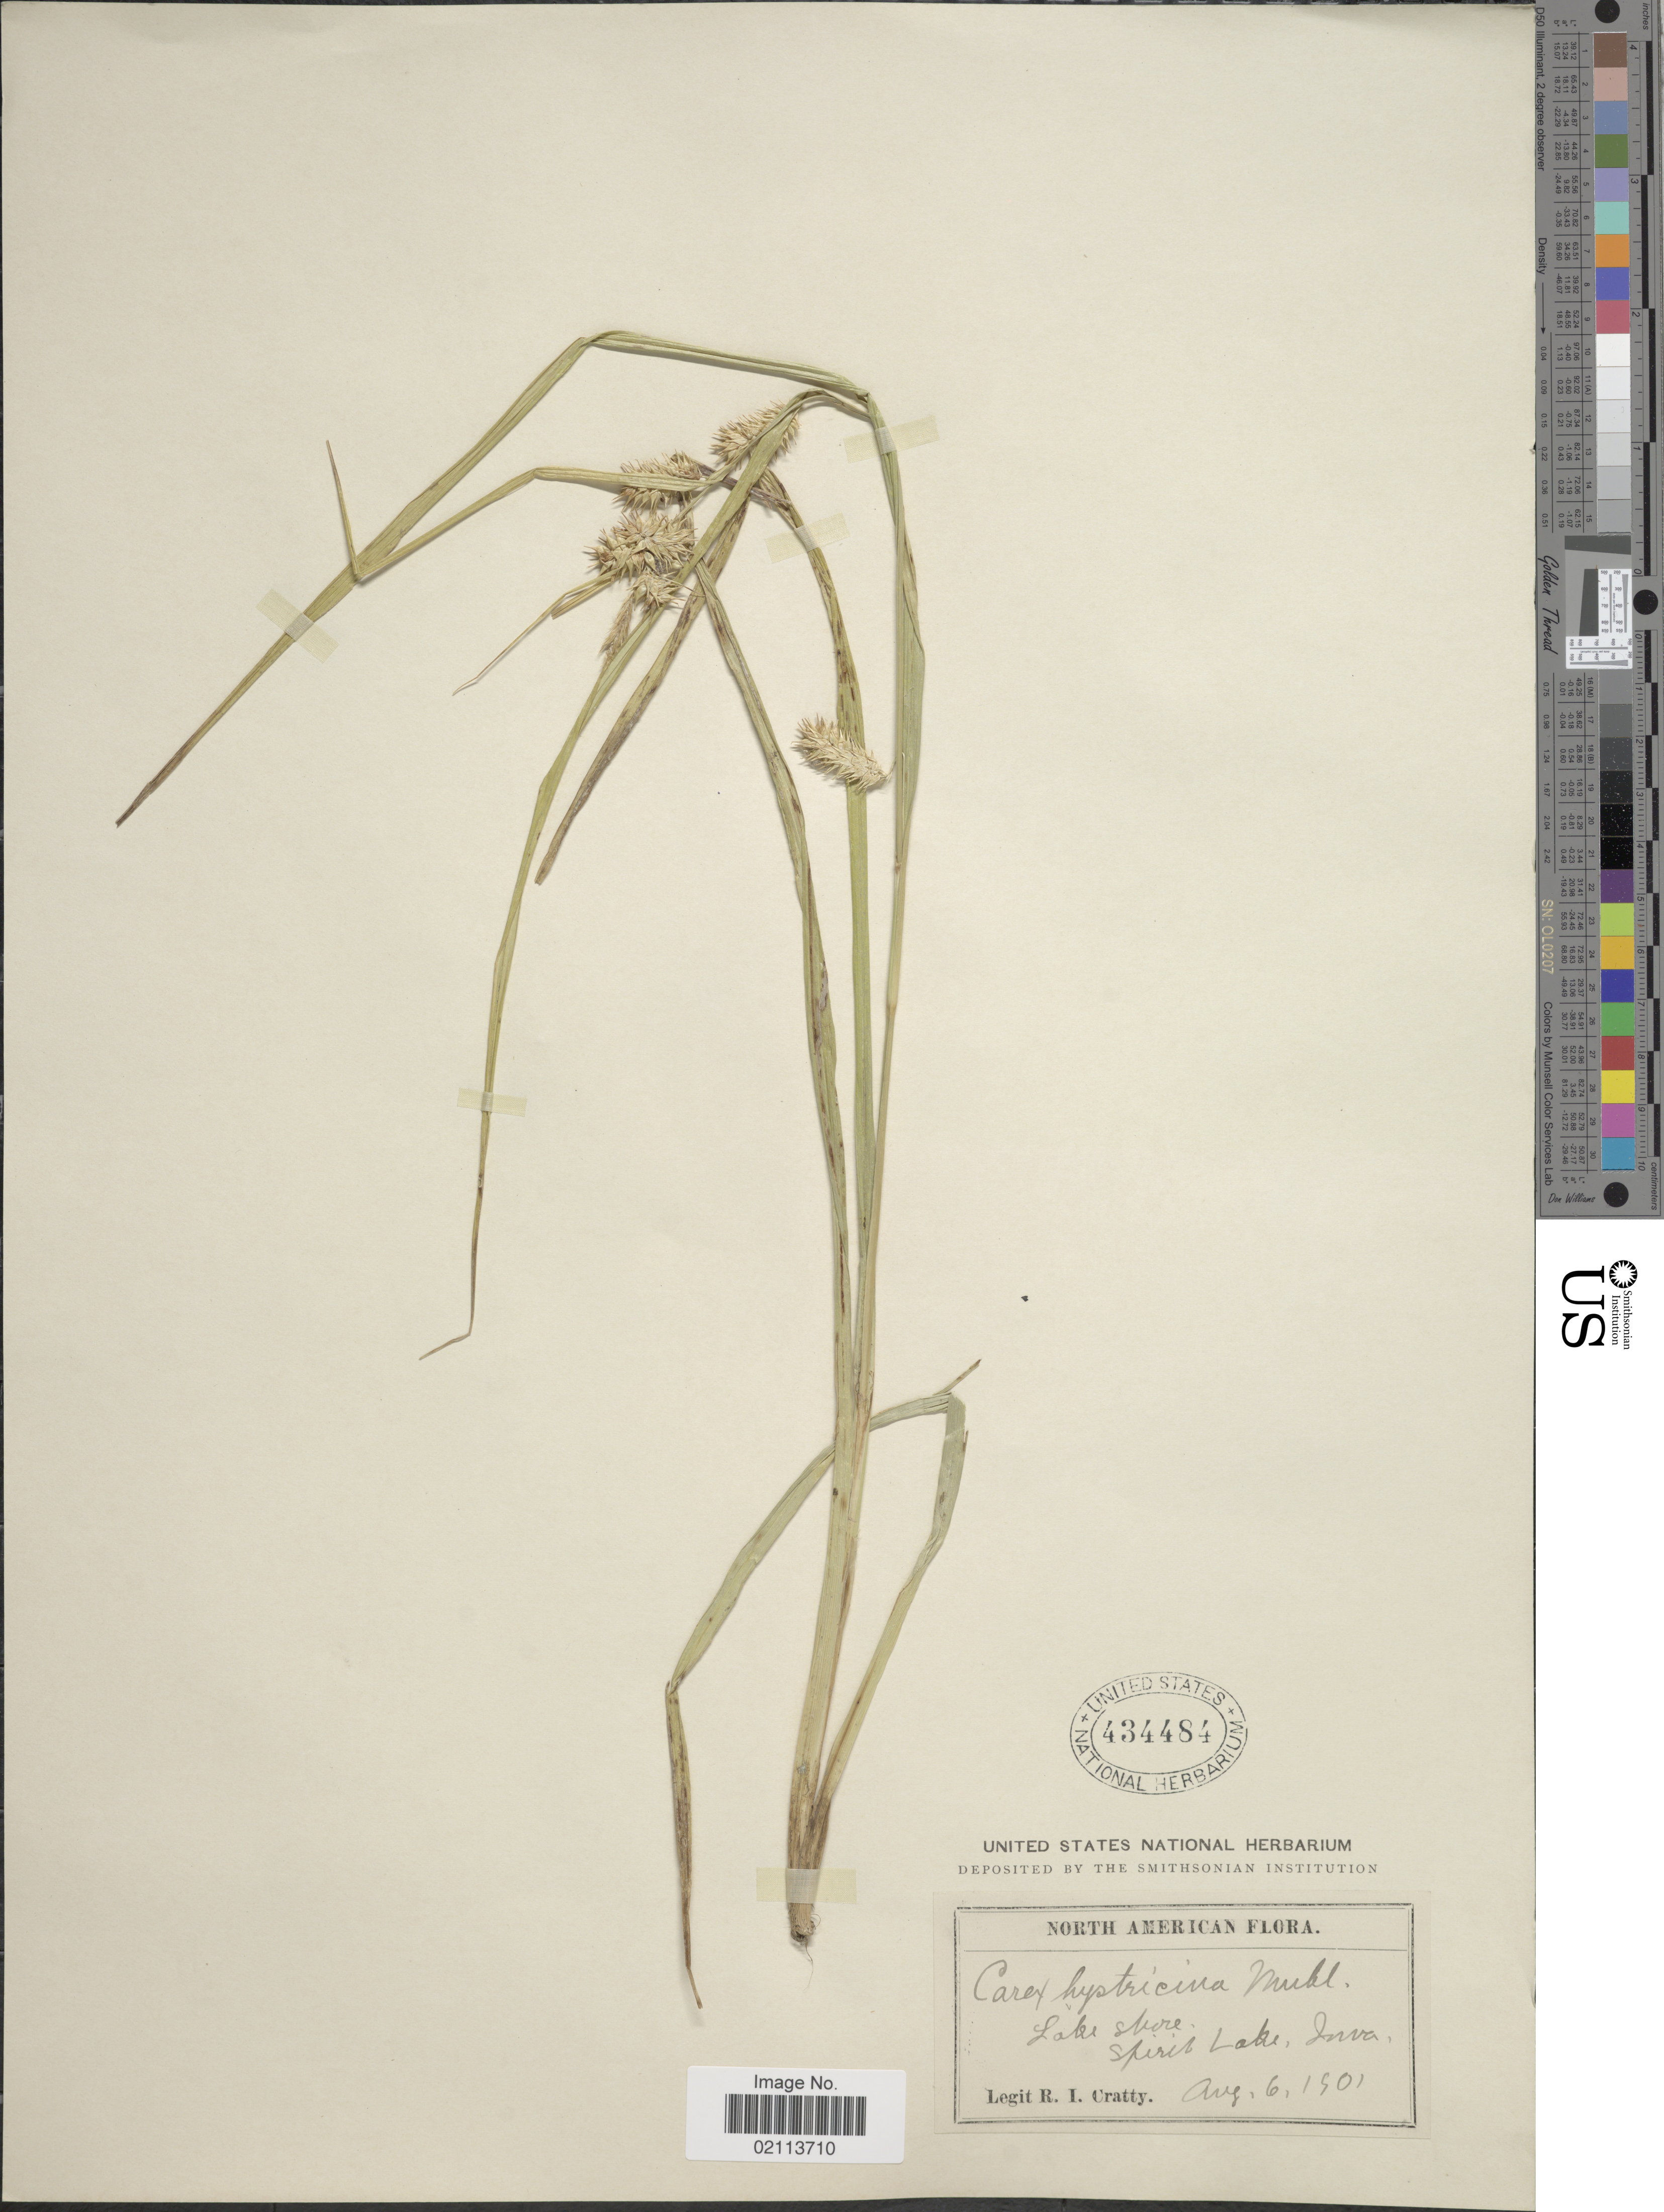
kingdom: Plantae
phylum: Tracheophyta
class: Liliopsida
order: Poales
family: Cyperaceae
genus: Carex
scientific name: Carex hystericina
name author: Muhl. ex Willd.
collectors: R. Cratty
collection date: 1901-08-06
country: United States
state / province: Iowa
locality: Lake shore, Spirit Lake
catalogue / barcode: US 434484